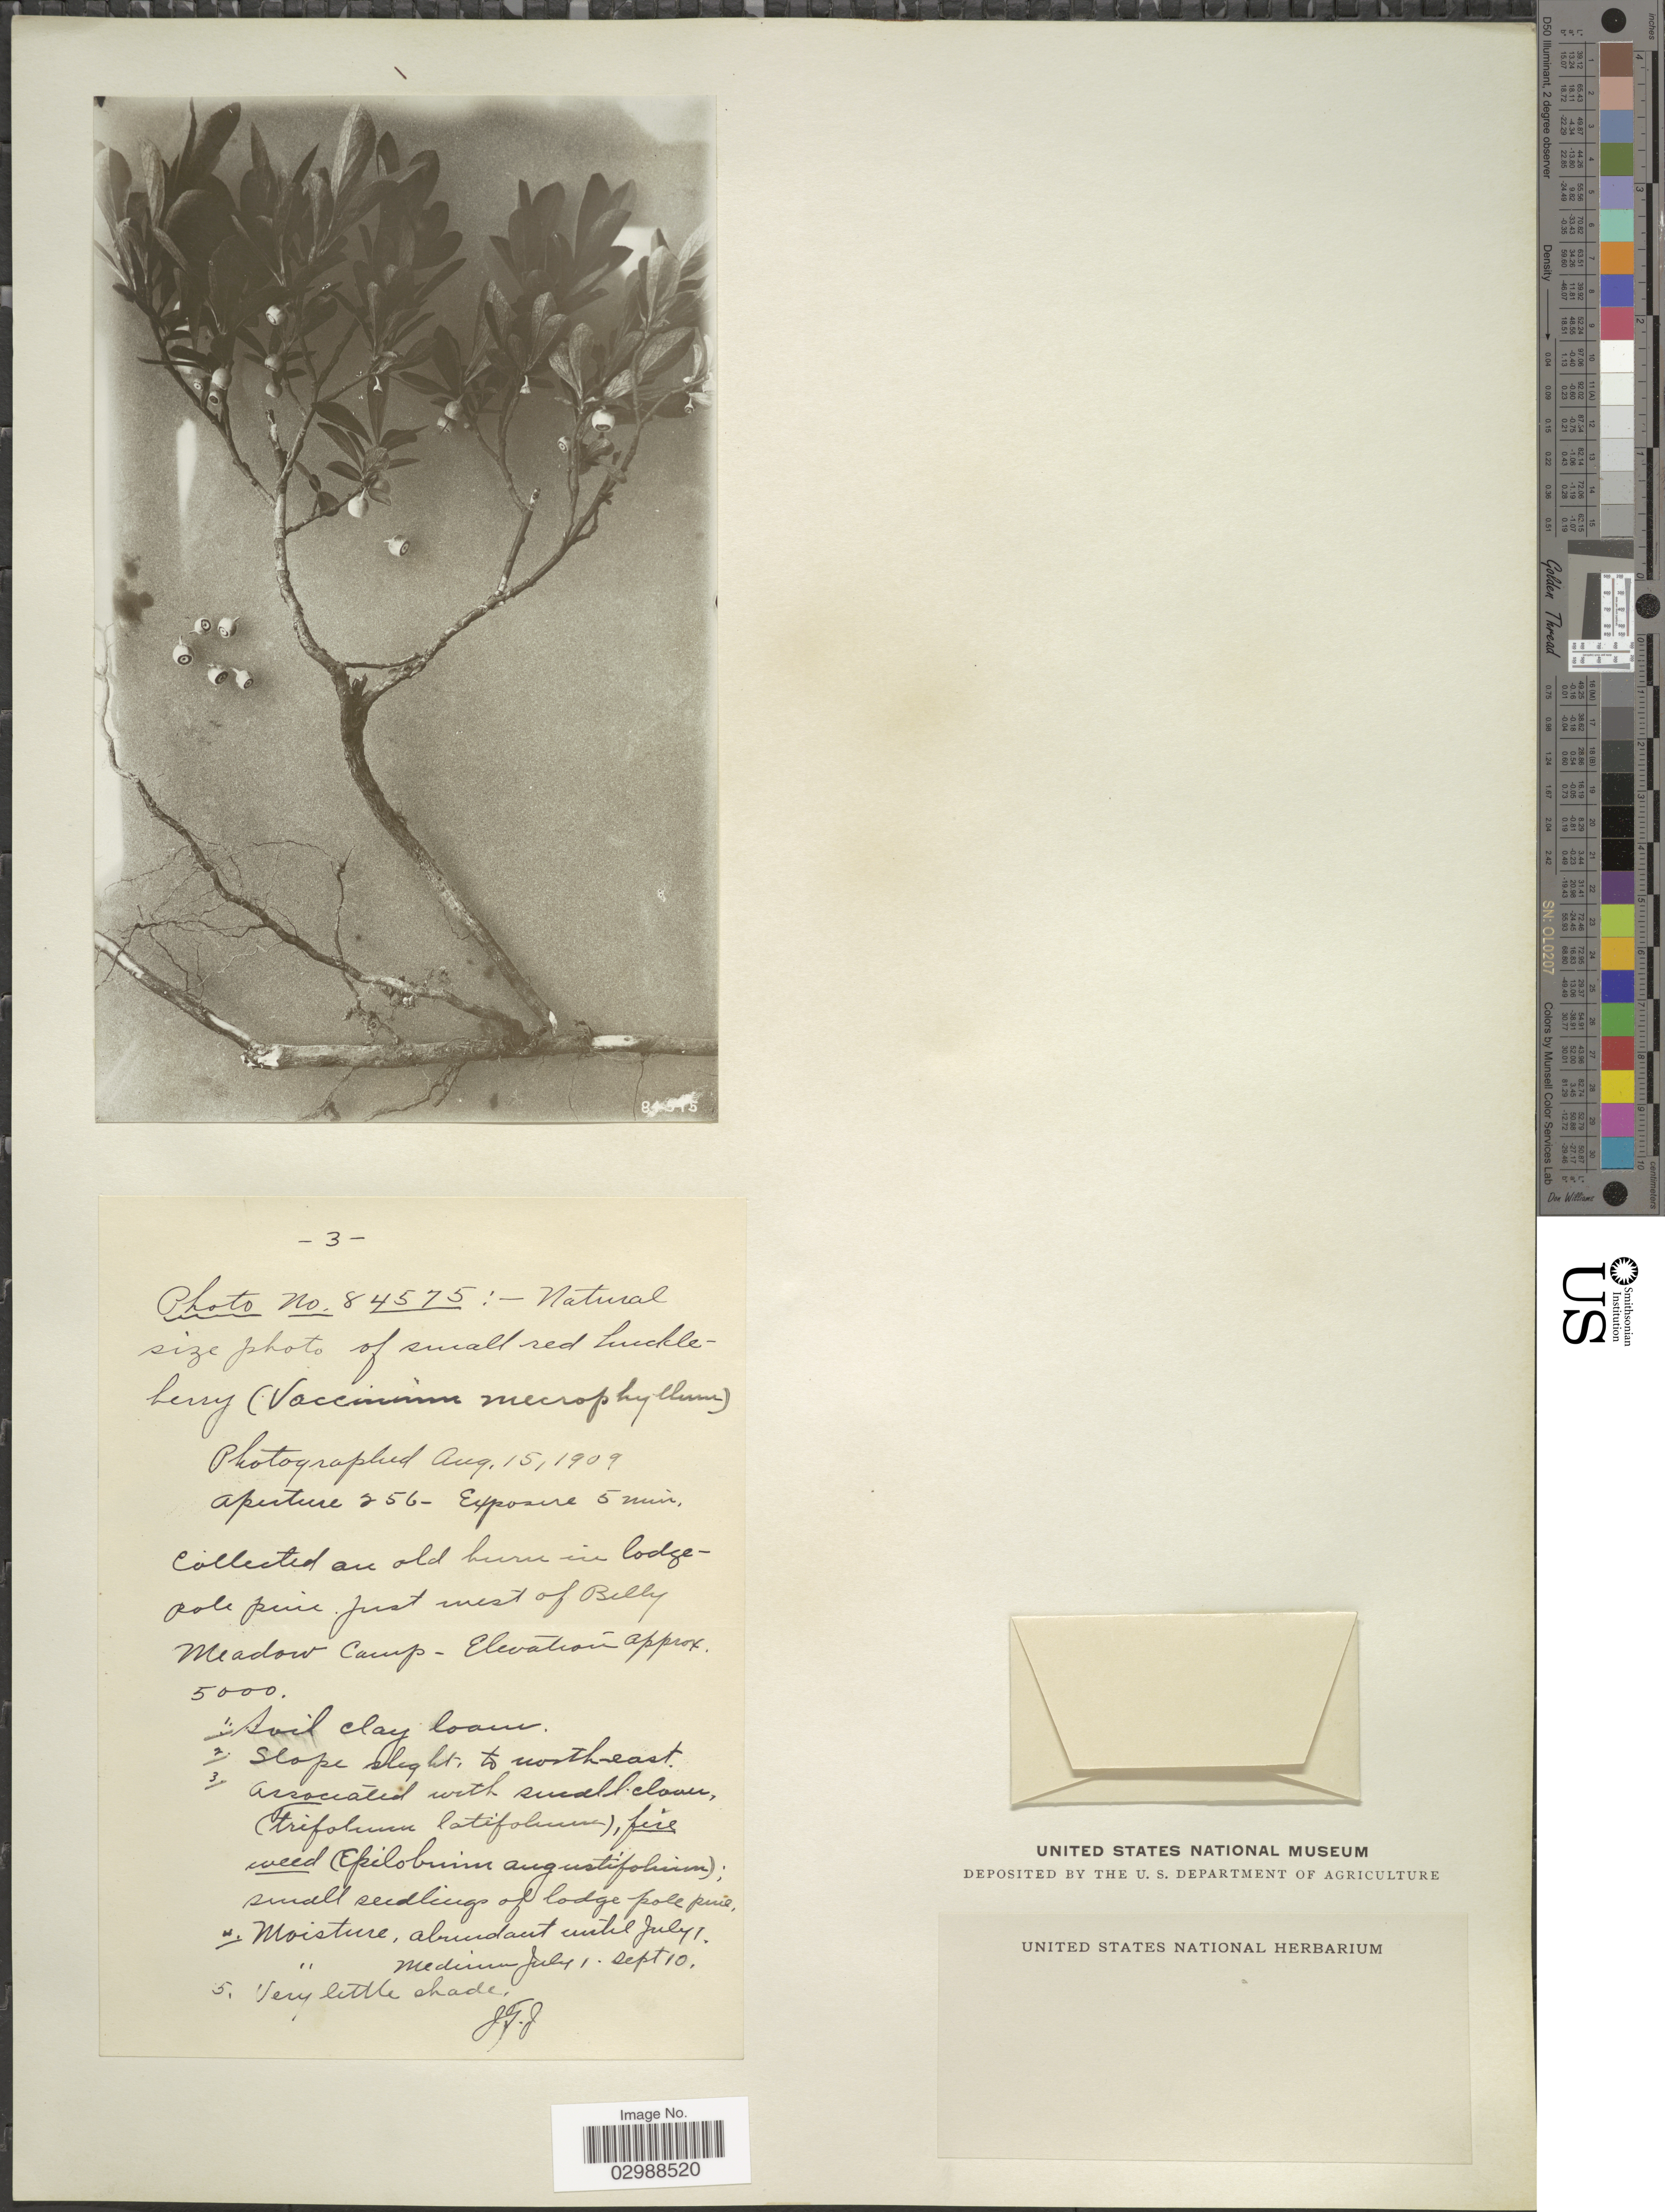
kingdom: Plantae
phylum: Tracheophyta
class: Magnoliopsida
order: Ericales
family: Ericaceae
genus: Vaccinium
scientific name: Vaccinium membranaceum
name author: Douglas ex Torr.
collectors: J. T. J.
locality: On old humid [interpreted] in lodgepole pine just west of Billy Meadow Camp.